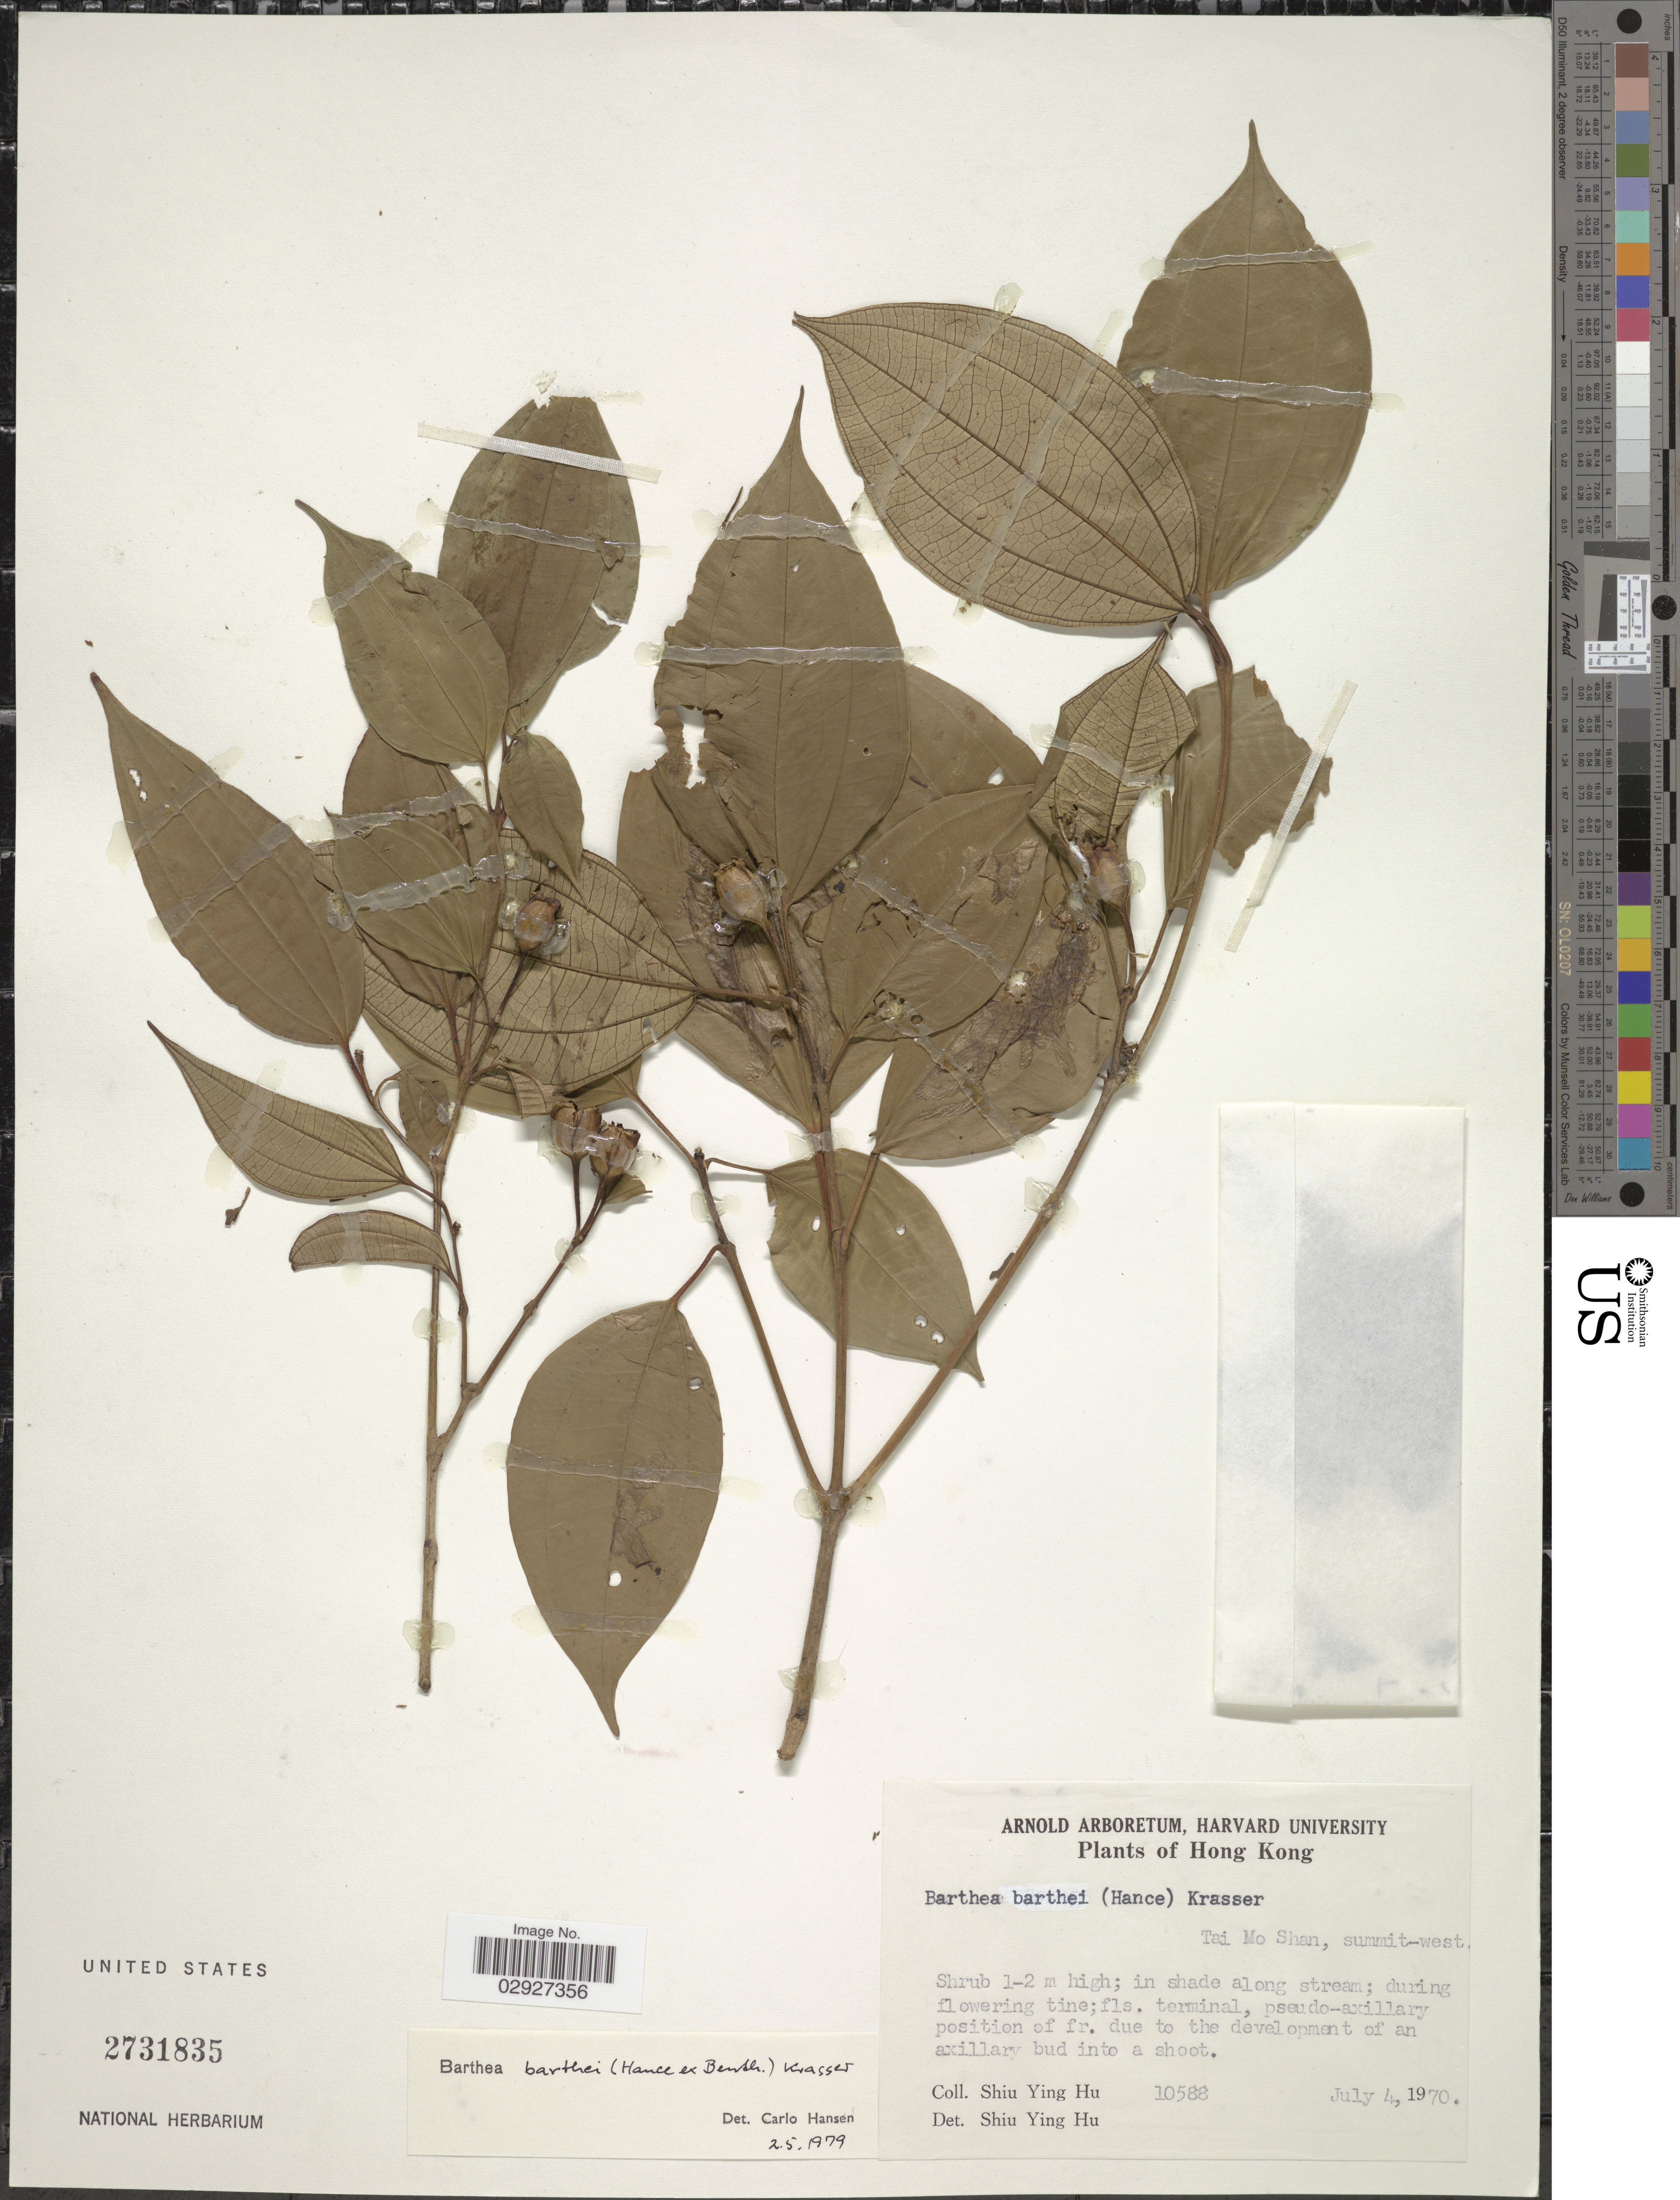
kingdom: Plantae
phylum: Tracheophyta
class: Magnoliopsida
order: Myrtales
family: Melastomataceae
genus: Barthea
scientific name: Barthea barthei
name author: (Hance ex Benth.) Krasser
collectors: S. Y. Hu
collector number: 10588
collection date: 1970-07-04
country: China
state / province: Hong Kong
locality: Tai Mo Shan, summit-west.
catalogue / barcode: US 2731835